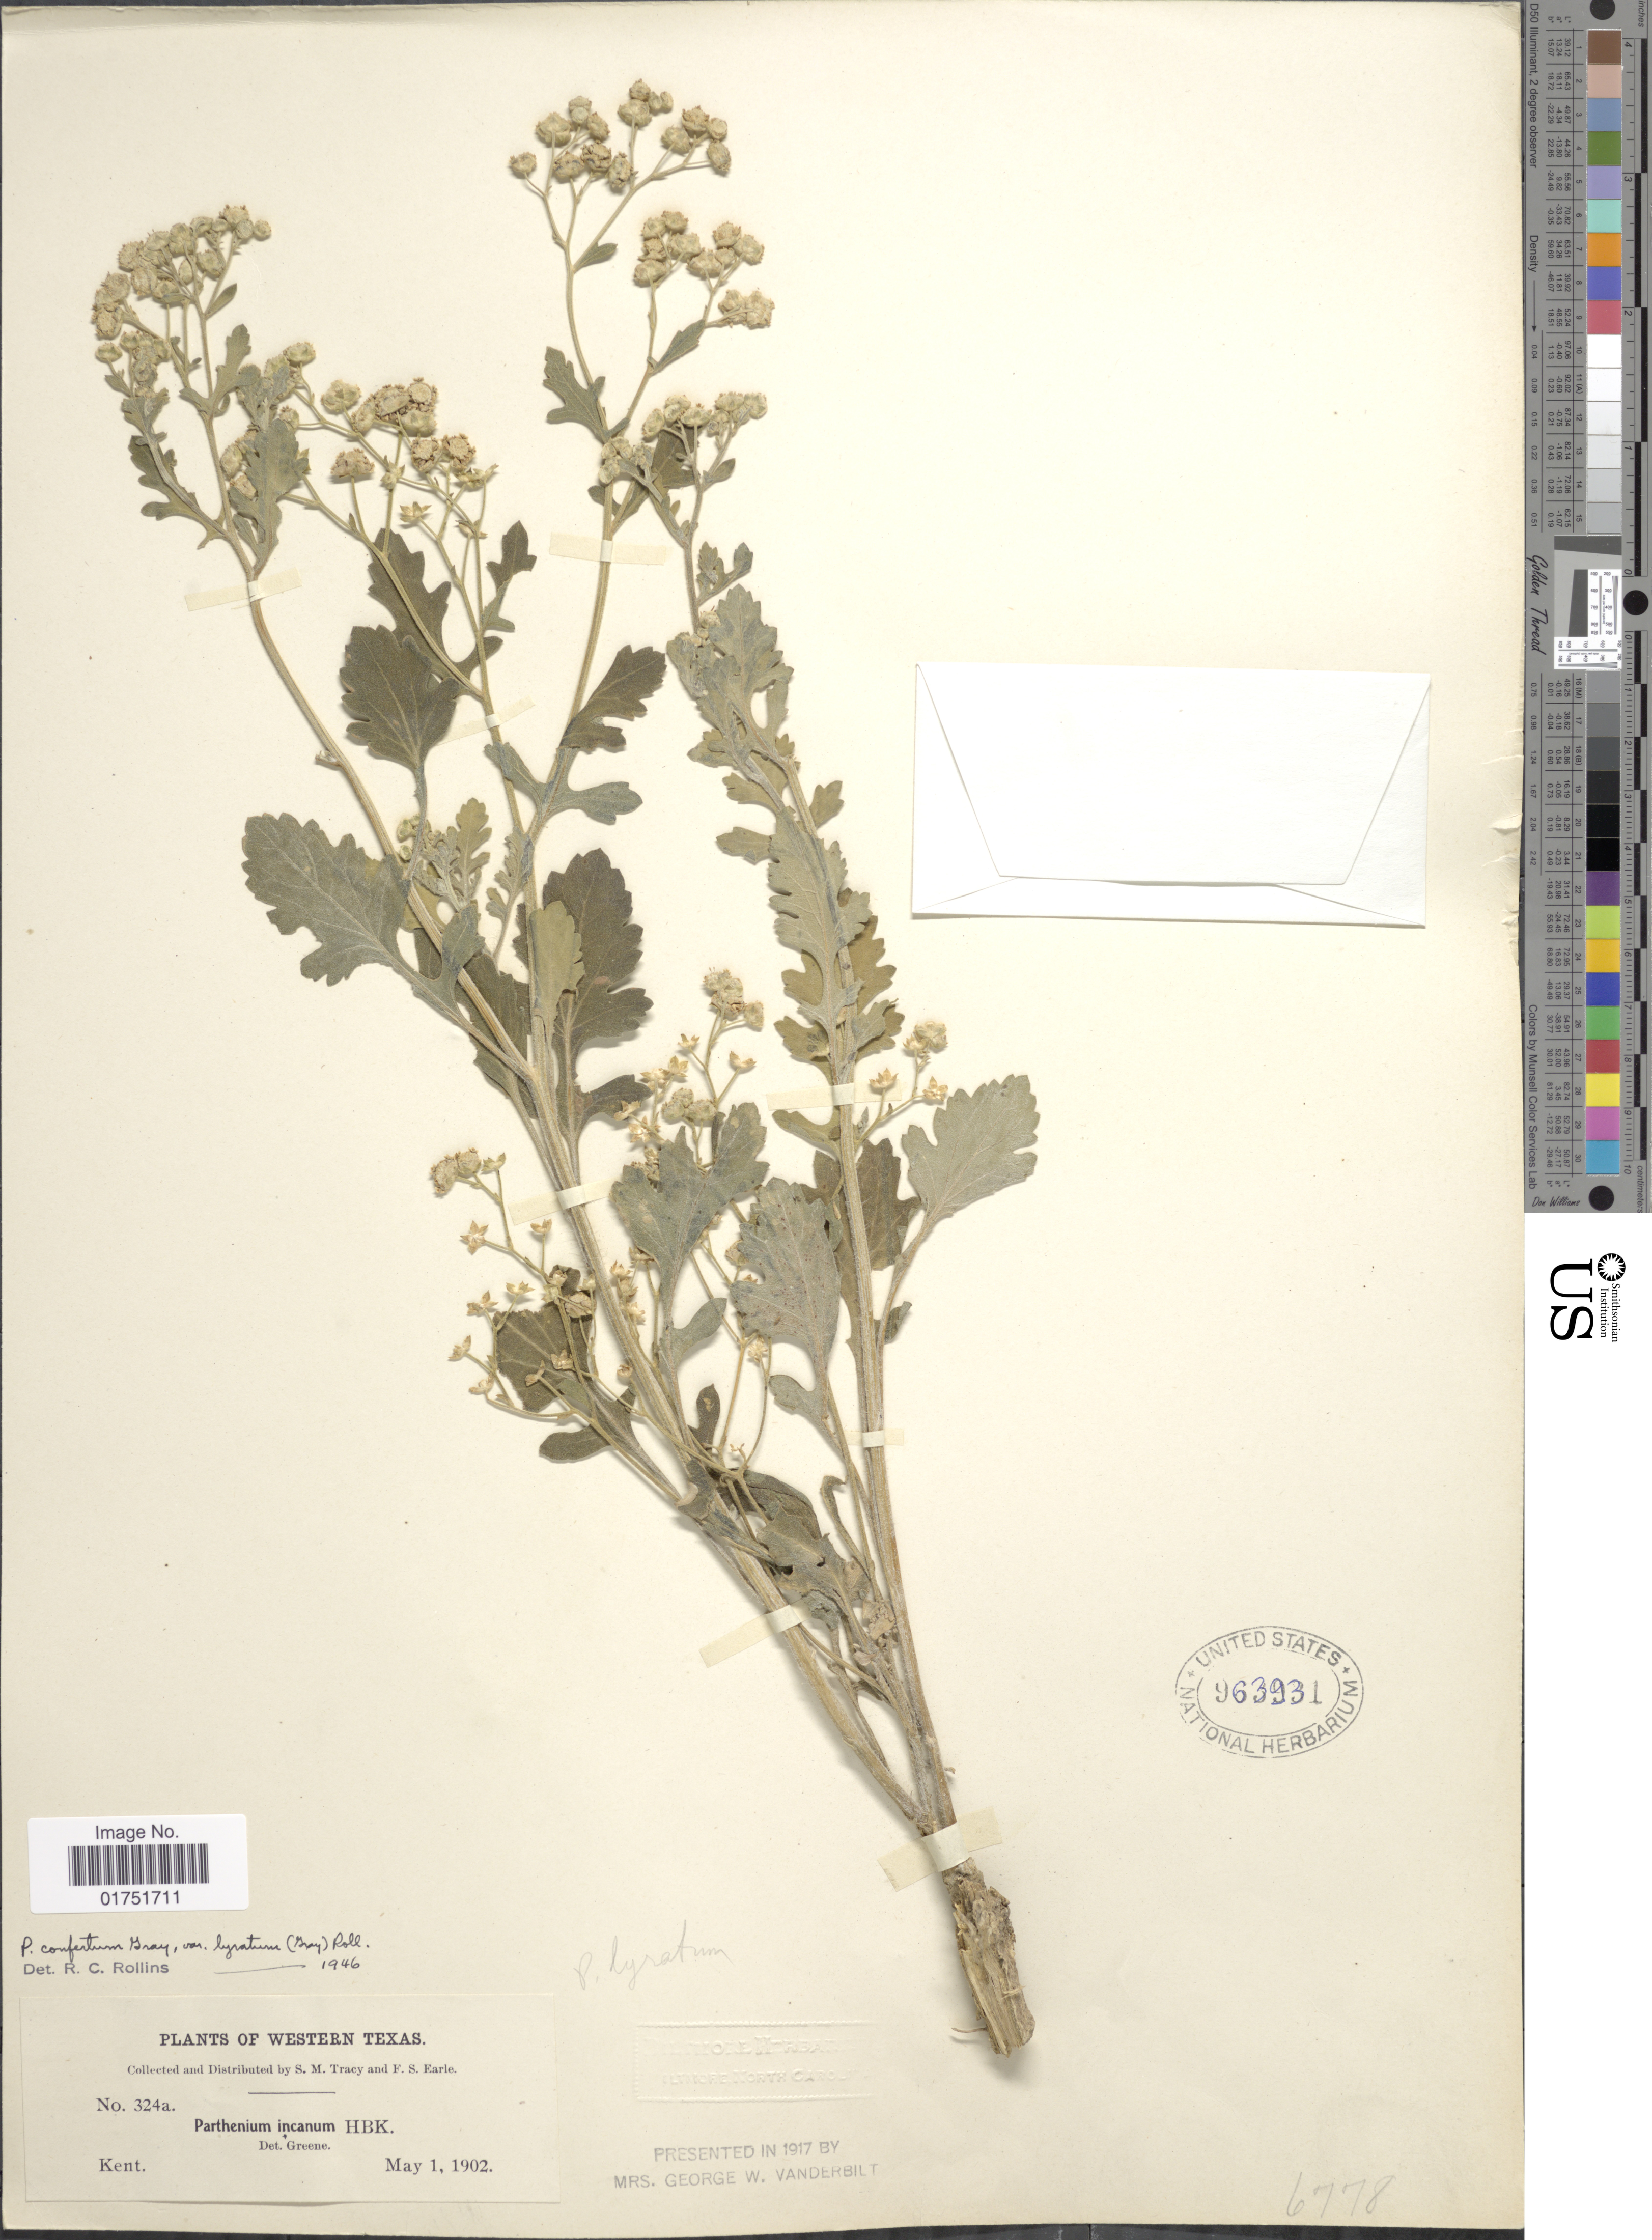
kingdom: Plantae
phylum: Tracheophyta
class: Magnoliopsida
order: Asterales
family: Asteraceae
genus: Parthenium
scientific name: Parthenium confertum var. lyratum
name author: (A. Gray) Rollins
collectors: S. M. Tracy & F. S. Earle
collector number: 324a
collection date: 1902-05-01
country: United States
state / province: Texas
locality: Western Texas, Kent.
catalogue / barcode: US 963931